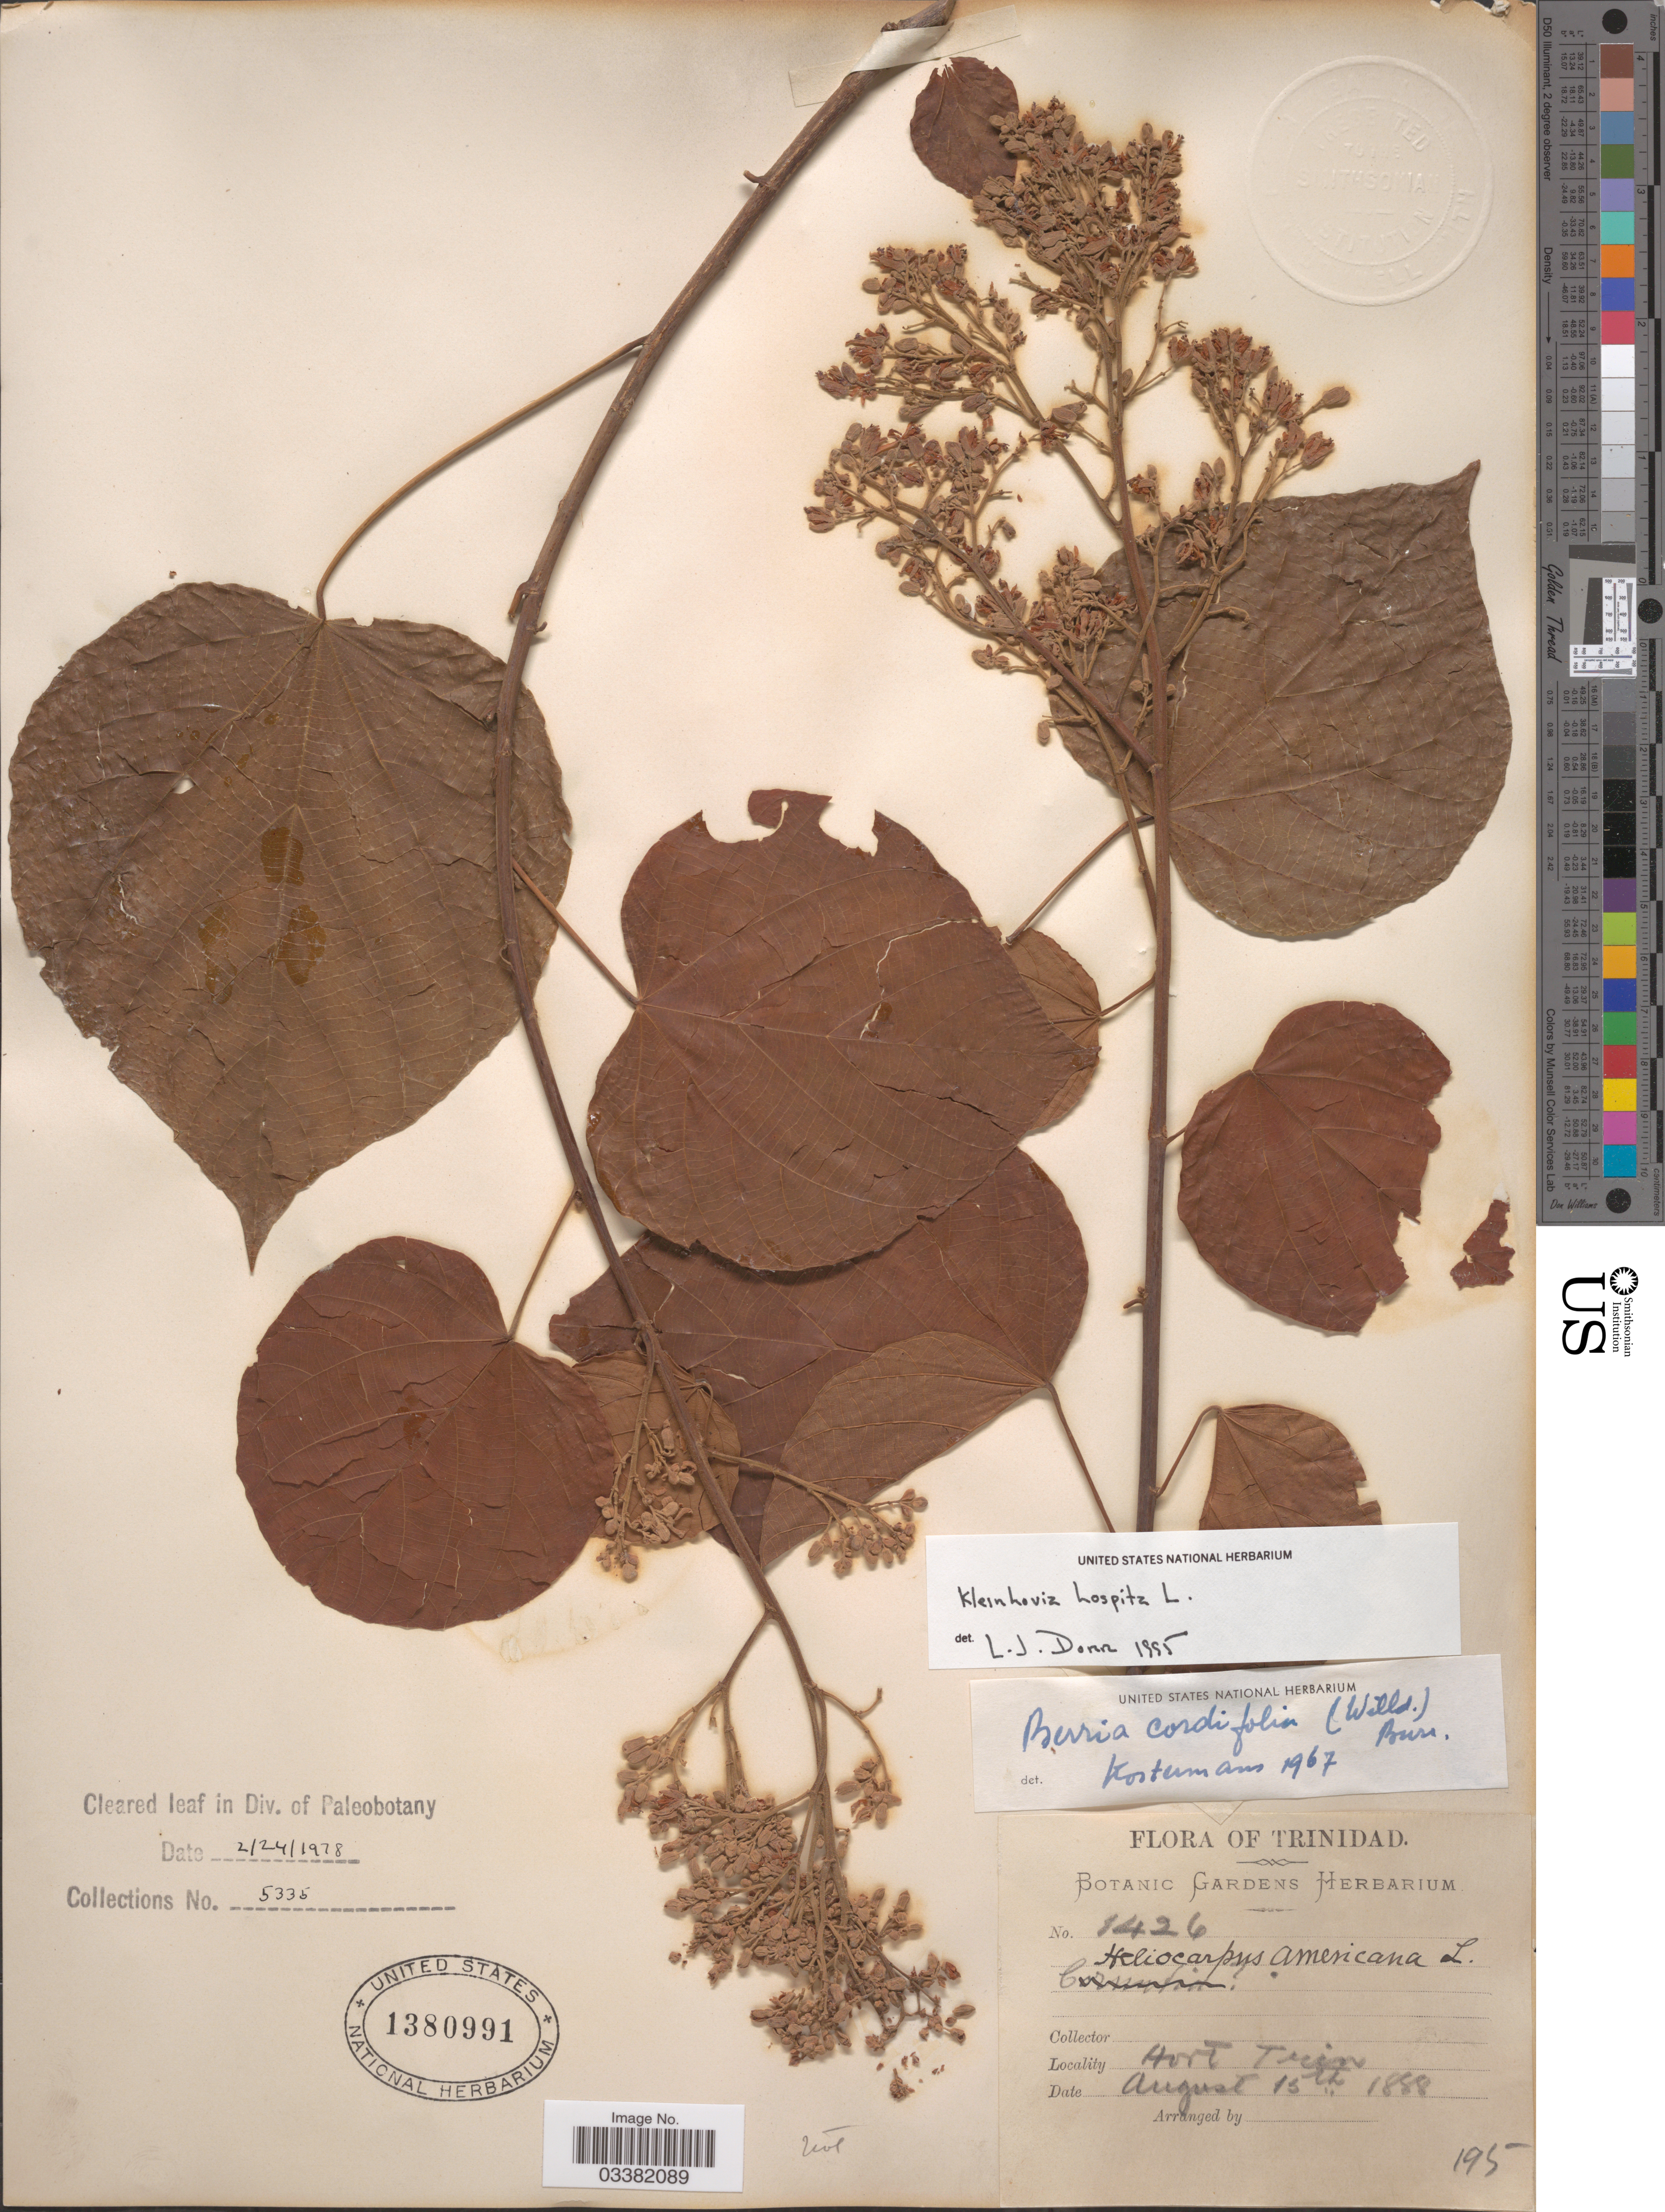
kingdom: Plantae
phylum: Tracheophyta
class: Magnoliopsida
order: Malvales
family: Malvaceae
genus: Kleinhovia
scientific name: Kleinhovia hospita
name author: L.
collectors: ex herb. Botanic Gardens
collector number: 1426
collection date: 1888-08-15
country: Trinidad and Tobago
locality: Trinidad. Hort Trin.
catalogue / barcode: US 1380991